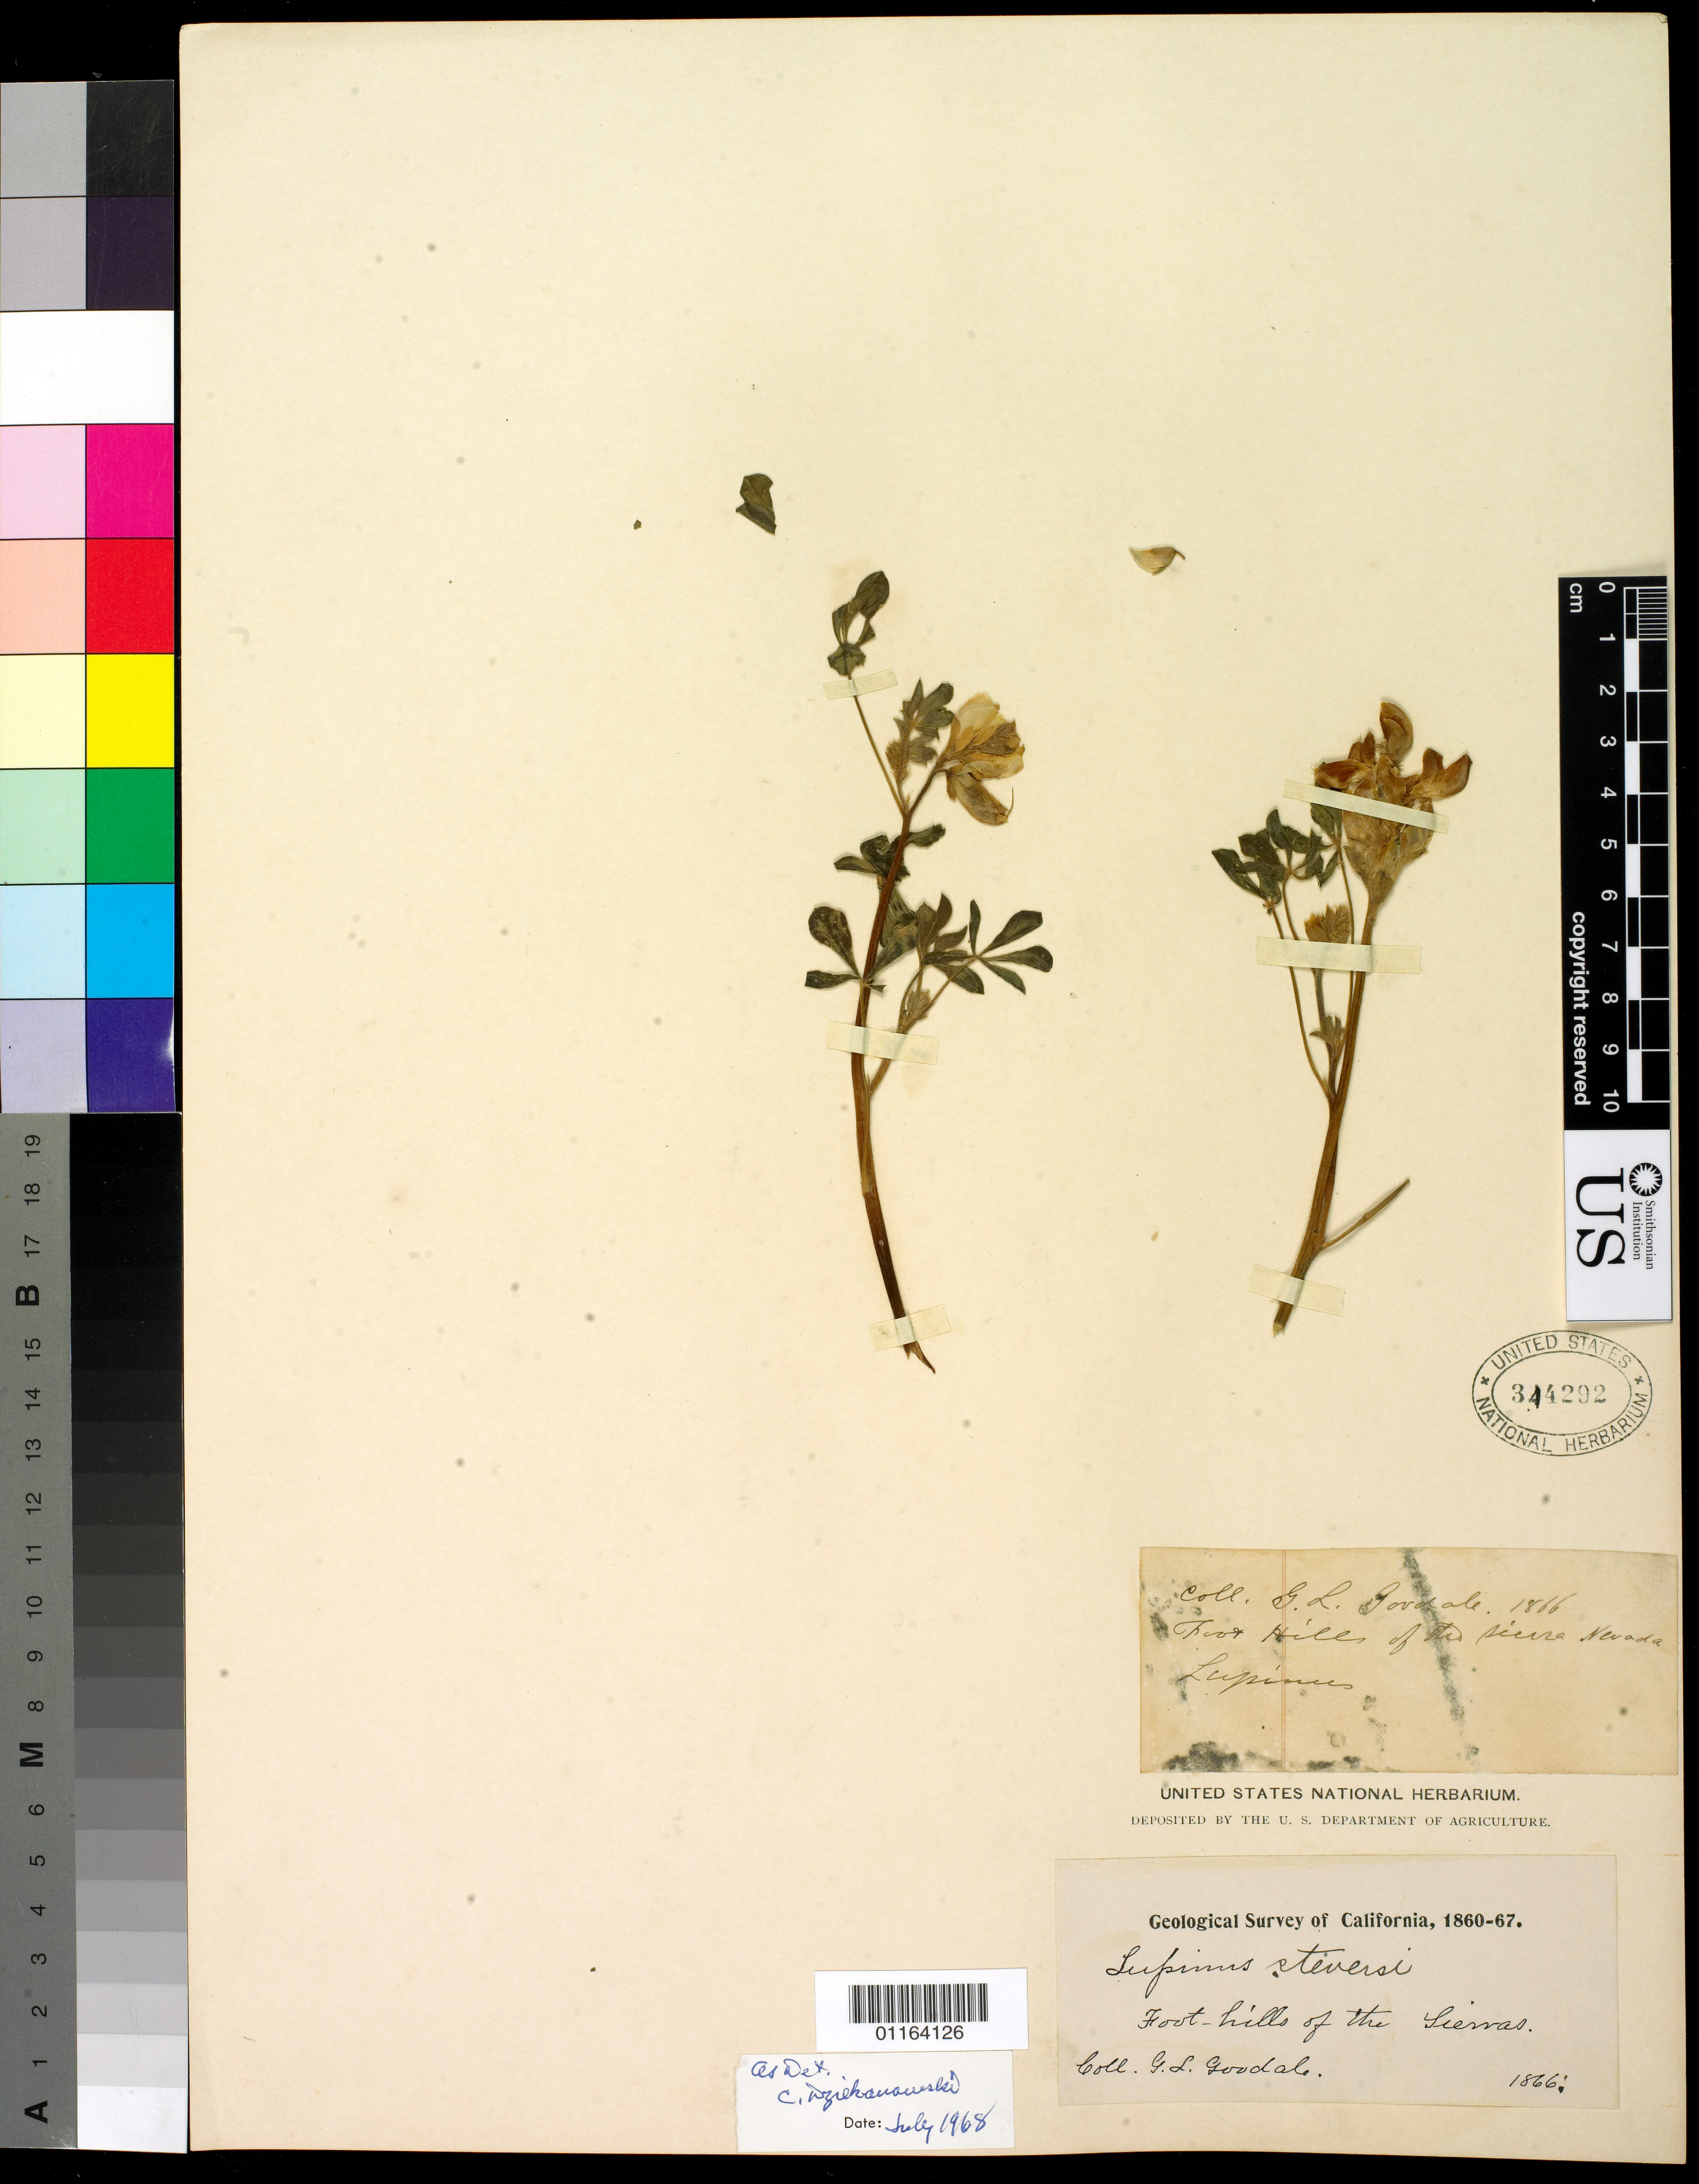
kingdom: Plantae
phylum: Tracheophyta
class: Magnoliopsida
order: Fabales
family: Fabaceae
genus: Lupinus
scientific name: Lupinus stiversii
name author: Kellogg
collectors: G. L. Goodale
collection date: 1866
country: United States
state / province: California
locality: Foot hills of the Sierras.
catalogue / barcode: US 314292